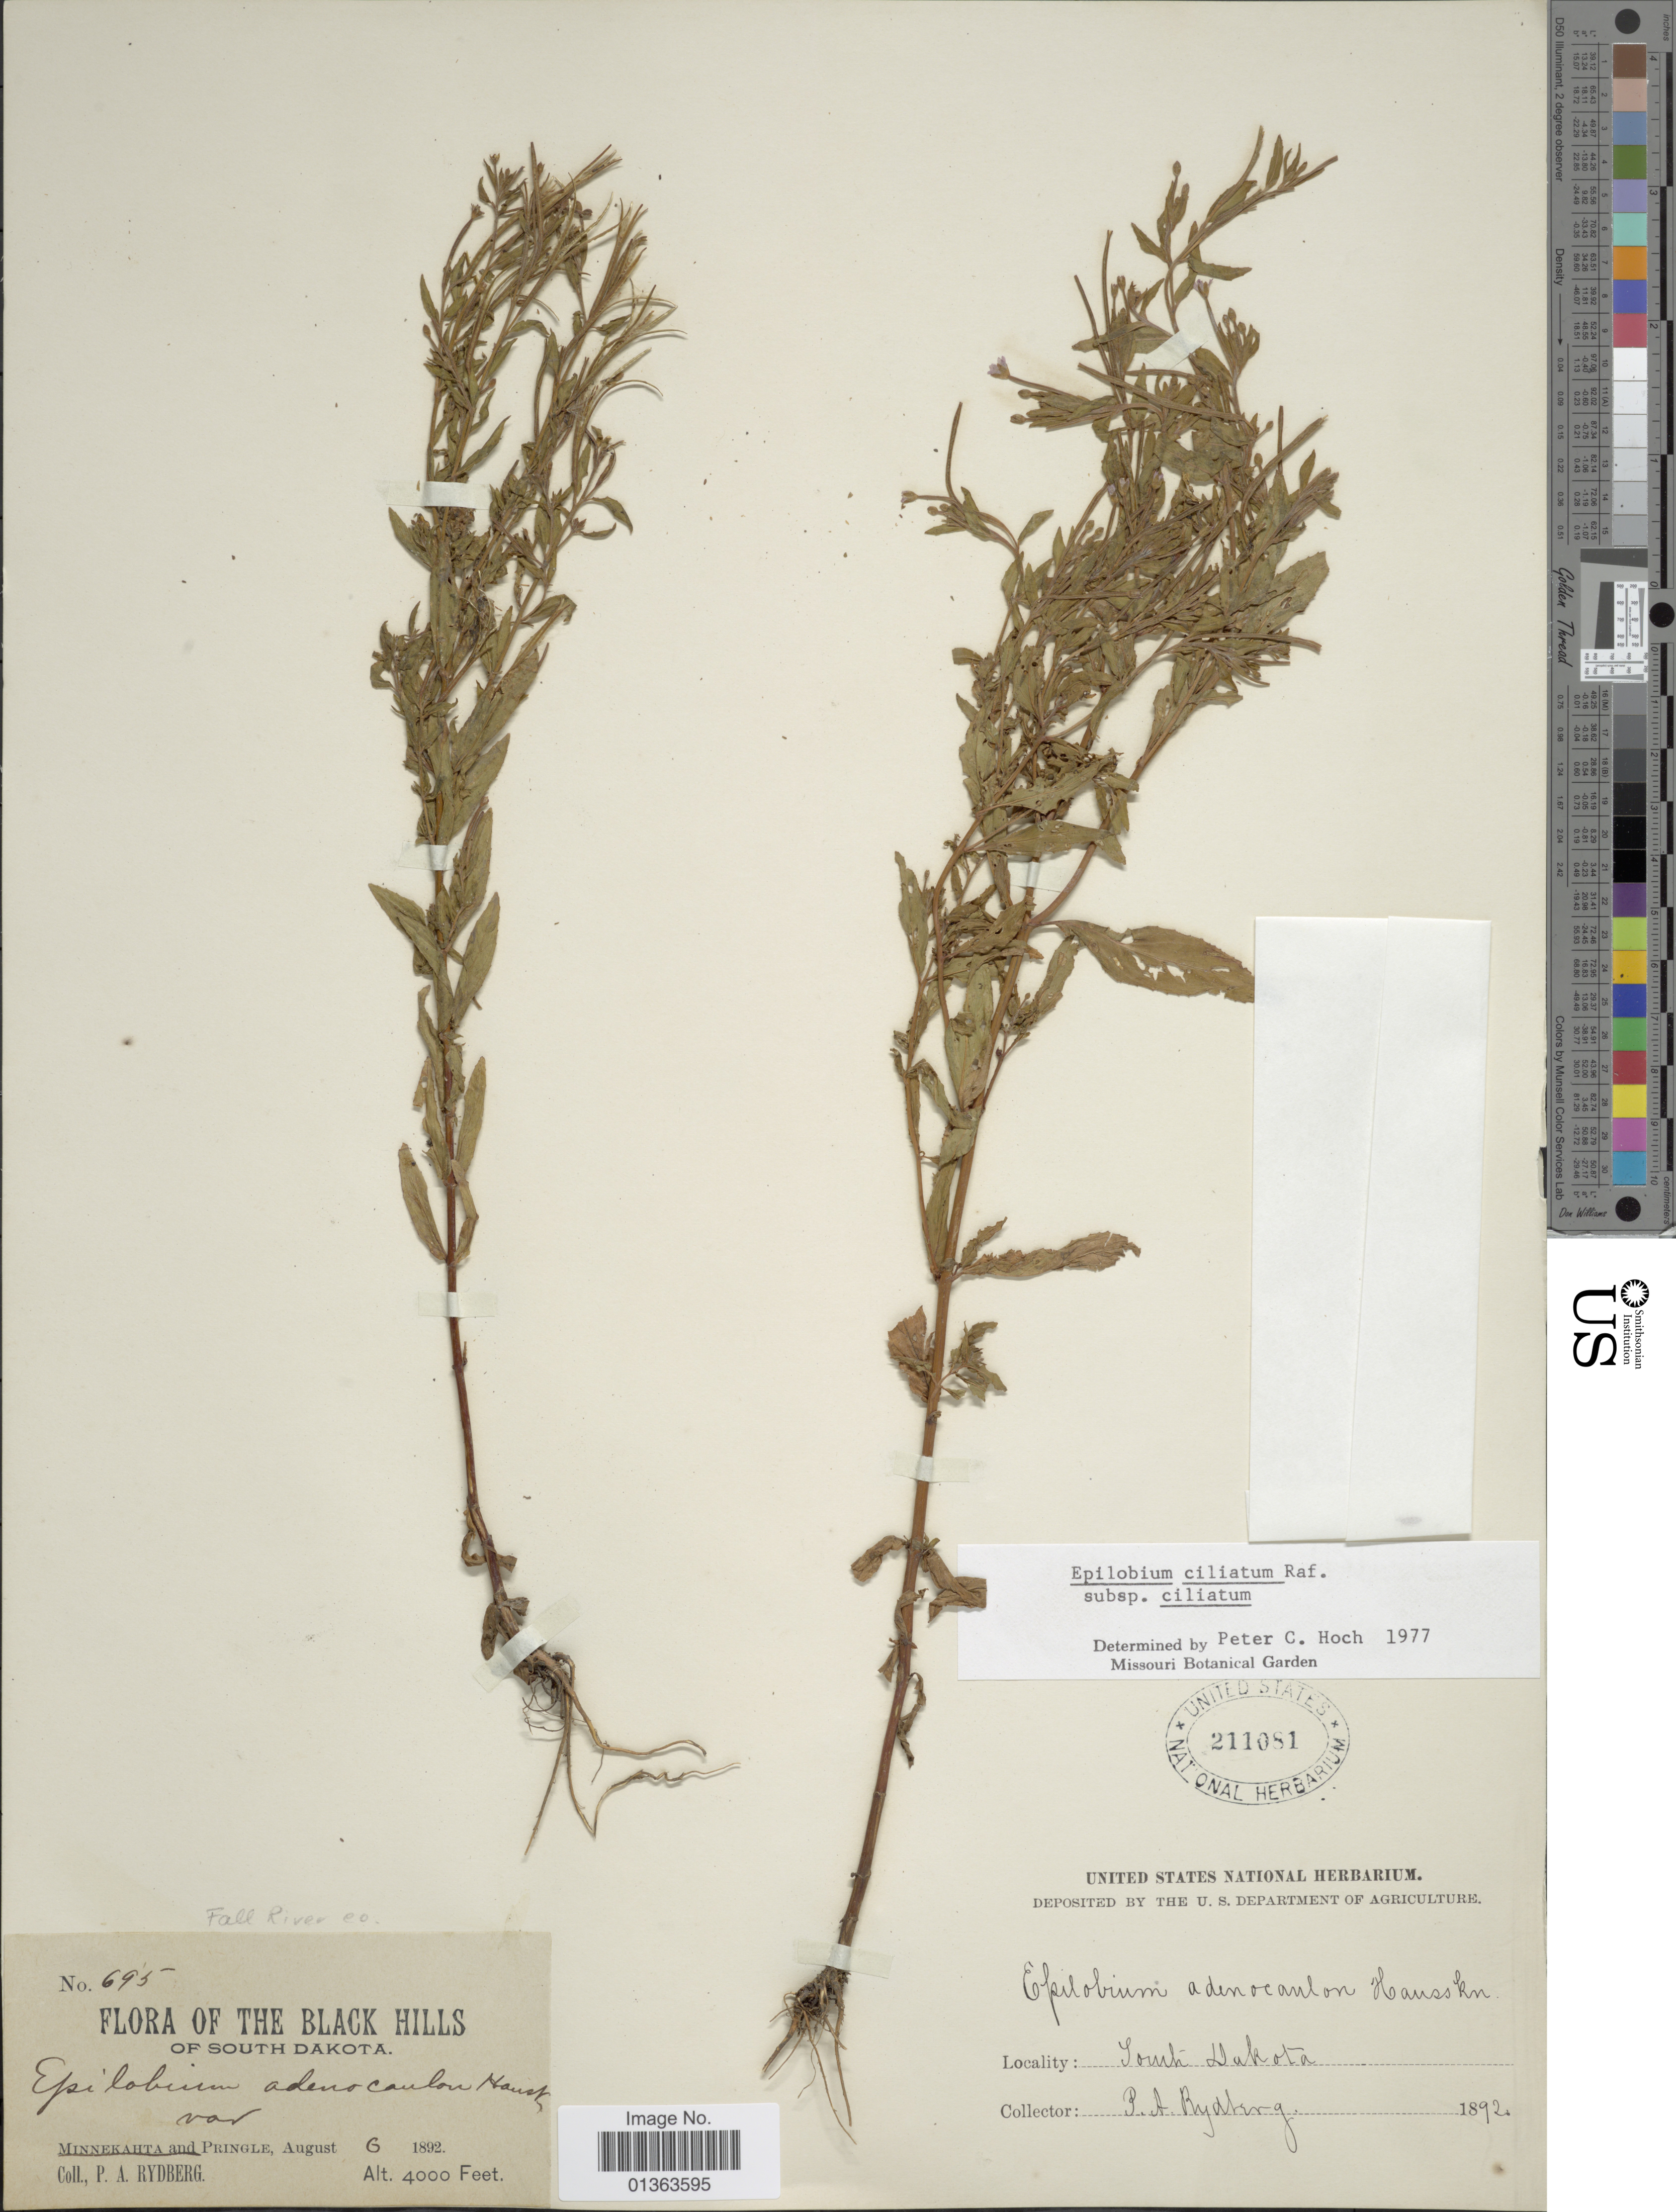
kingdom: Plantae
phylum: Tracheophyta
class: Magnoliopsida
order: Myrtales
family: Onagraceae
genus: Epilobium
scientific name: Epilobium ciliatum subsp. ciliatum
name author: Raf.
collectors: P. A. Rydberg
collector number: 695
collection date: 1892-08-06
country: United States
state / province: South Dakota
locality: Black Hills. Minnekahta and Pringle.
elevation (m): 1219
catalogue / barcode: US 211081